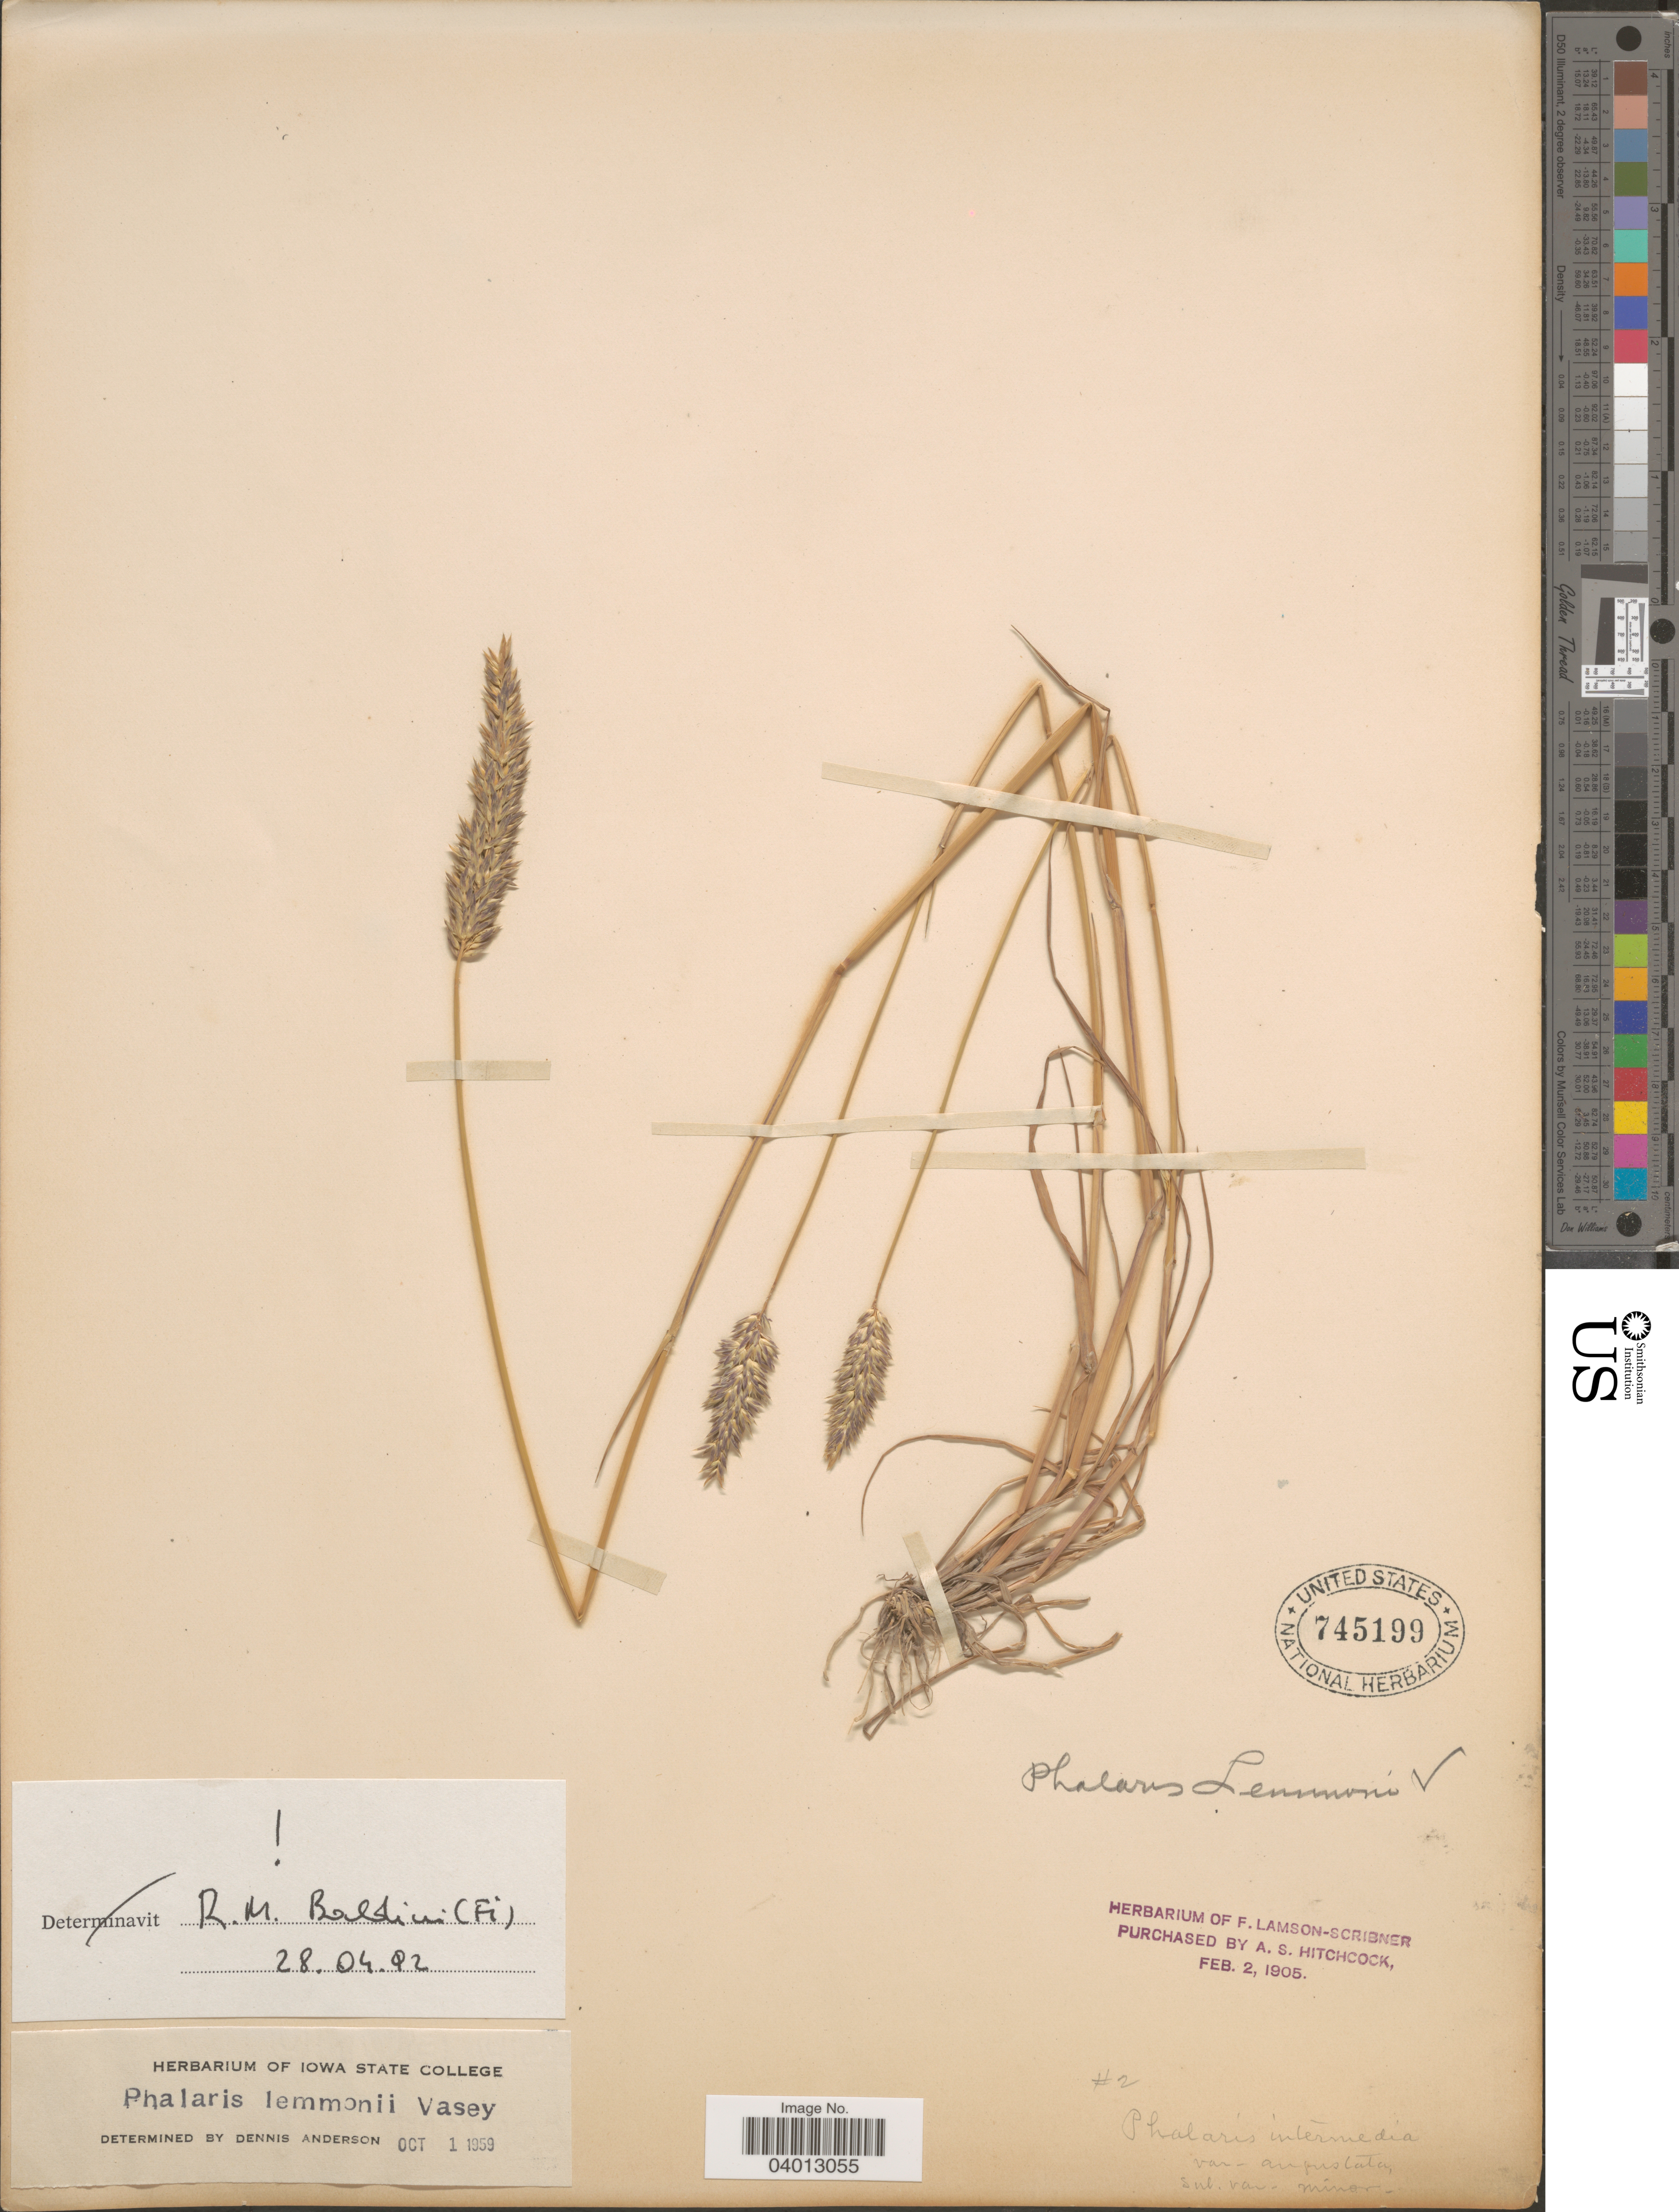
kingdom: Plantae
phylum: Tracheophyta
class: Liliopsida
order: Poales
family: Poaceae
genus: Phalaris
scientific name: Phalaris lemmonii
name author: Vasey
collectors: ex herb. F. Lamson Scribner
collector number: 2?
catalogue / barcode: US 745199